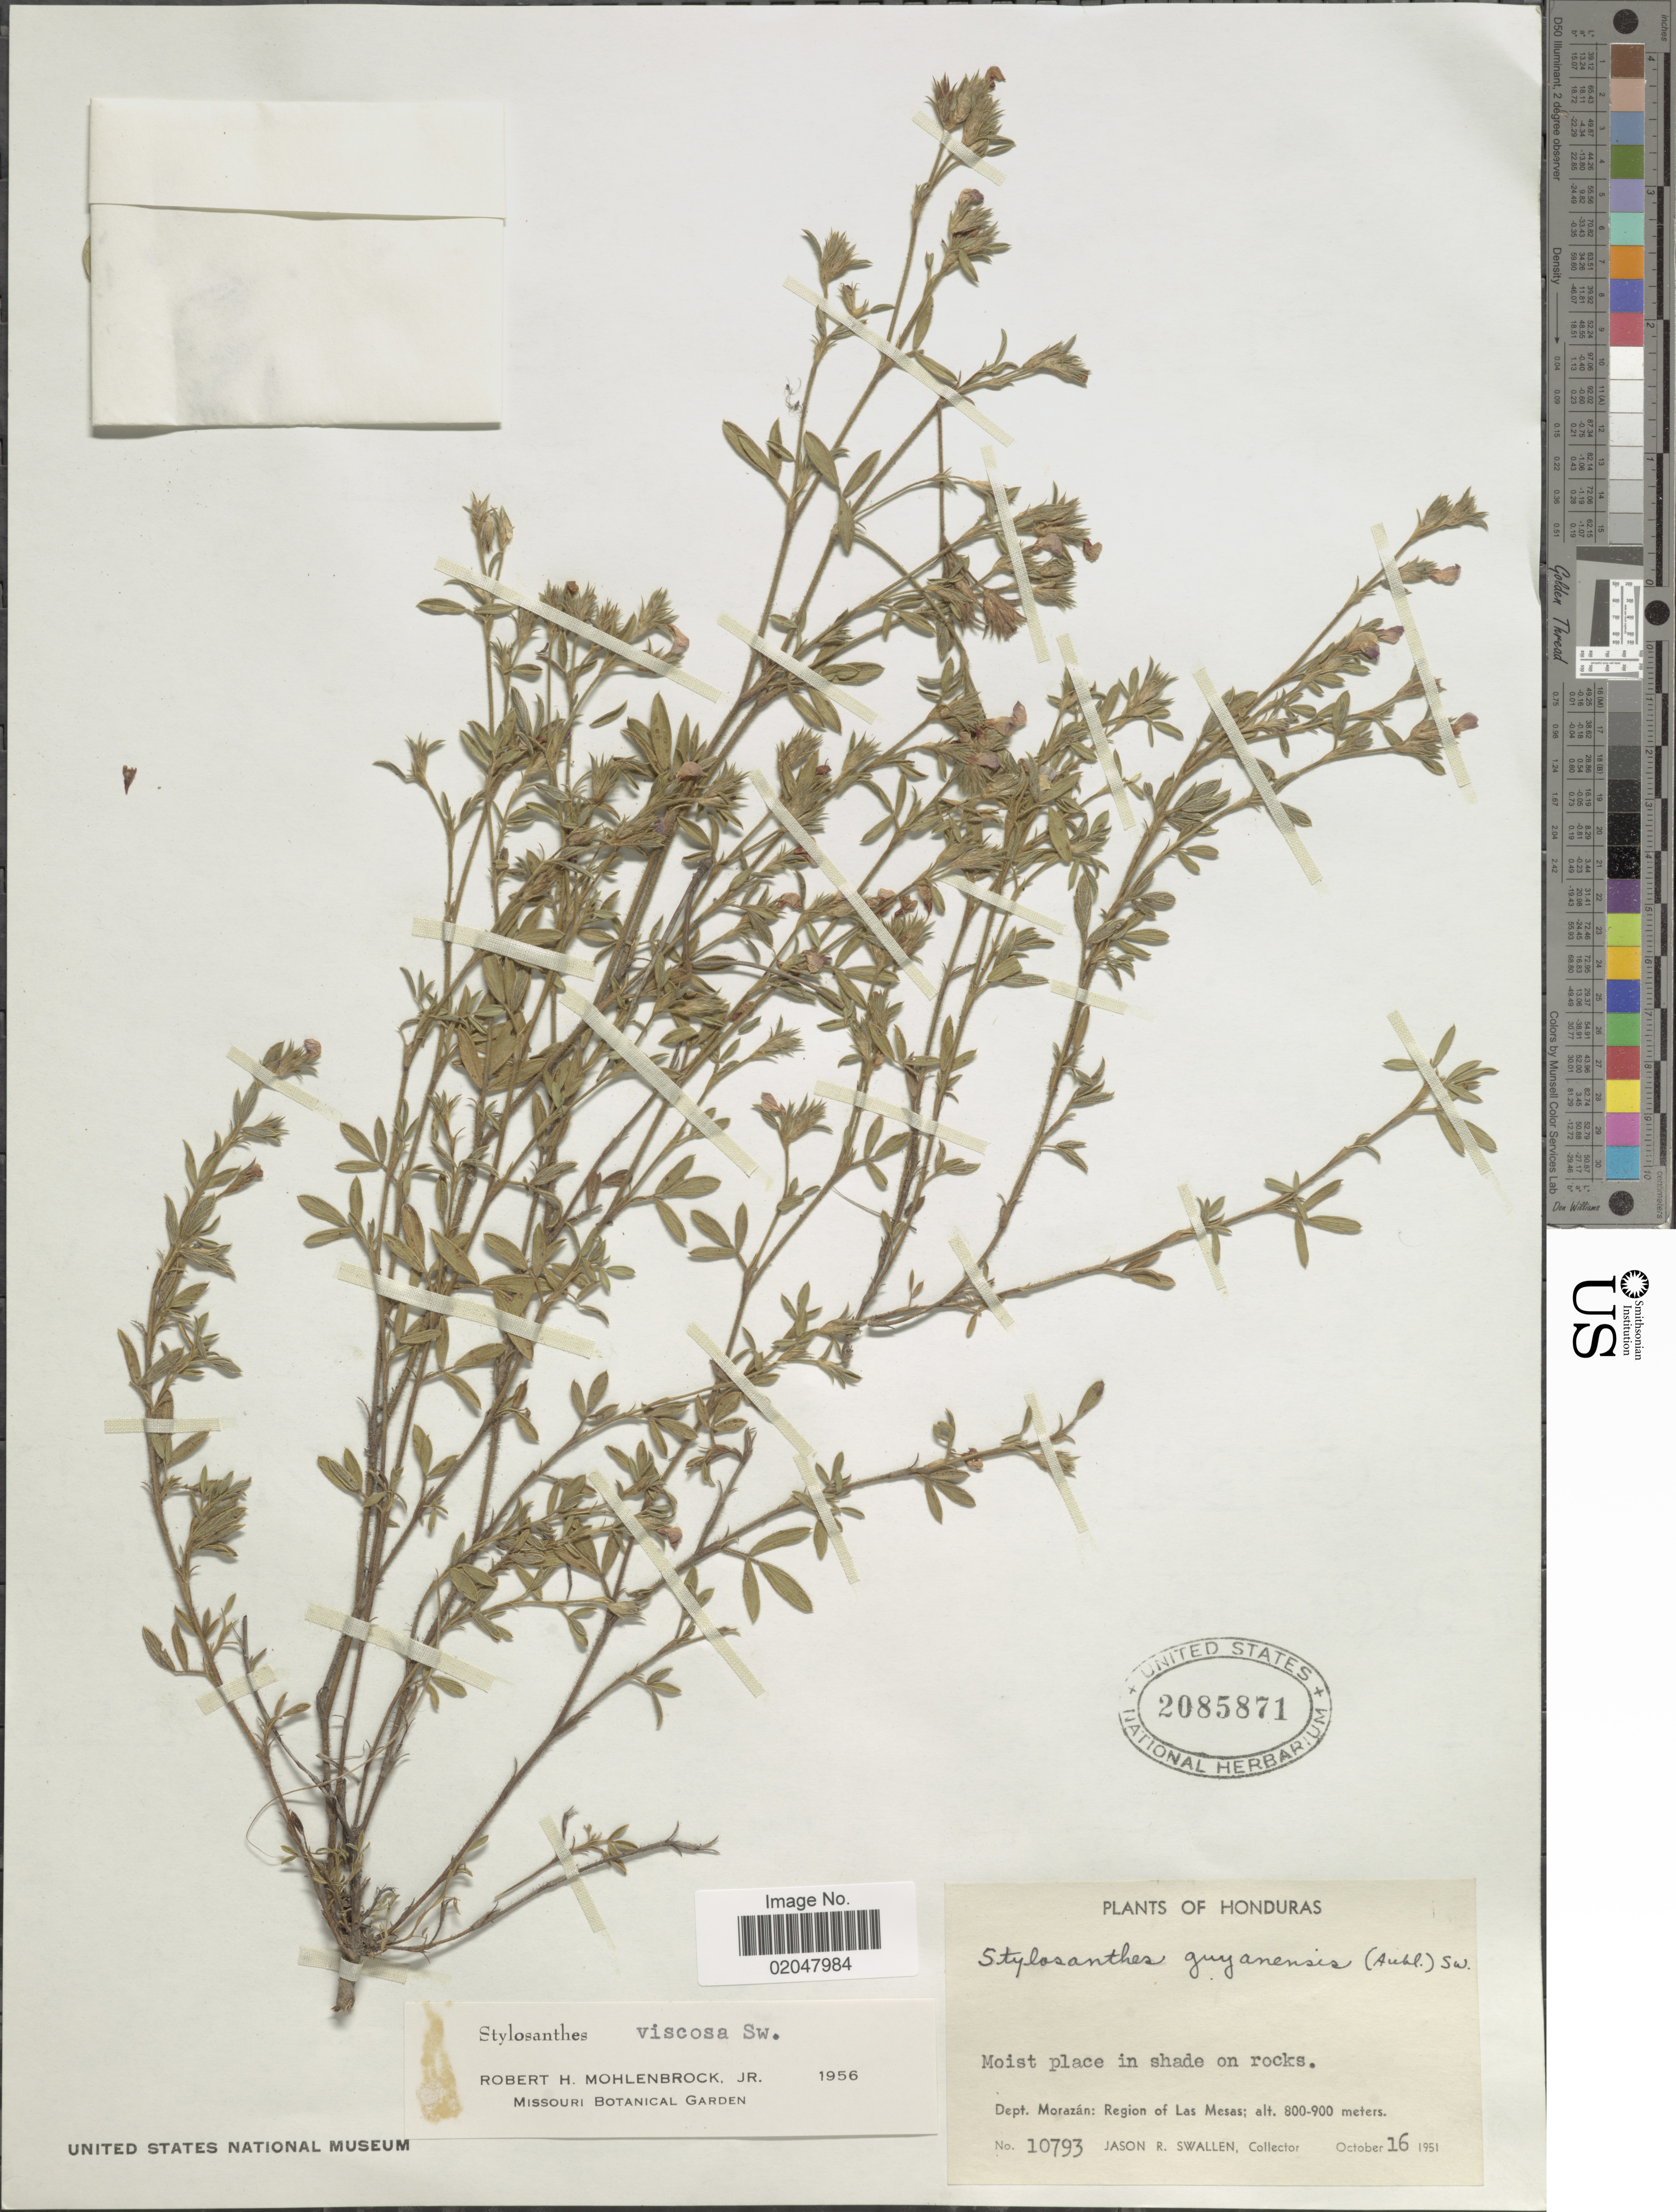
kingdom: Plantae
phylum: Tracheophyta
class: Magnoliopsida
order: Fabales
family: Fabaceae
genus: Stylosanthes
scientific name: Stylosanthes viscosa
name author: Sw.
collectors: J. R. Swallen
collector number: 10793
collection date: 1951-10-16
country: Honduras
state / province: Fco. Morazán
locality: Region of Las Mesas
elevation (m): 800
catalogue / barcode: US 2085871